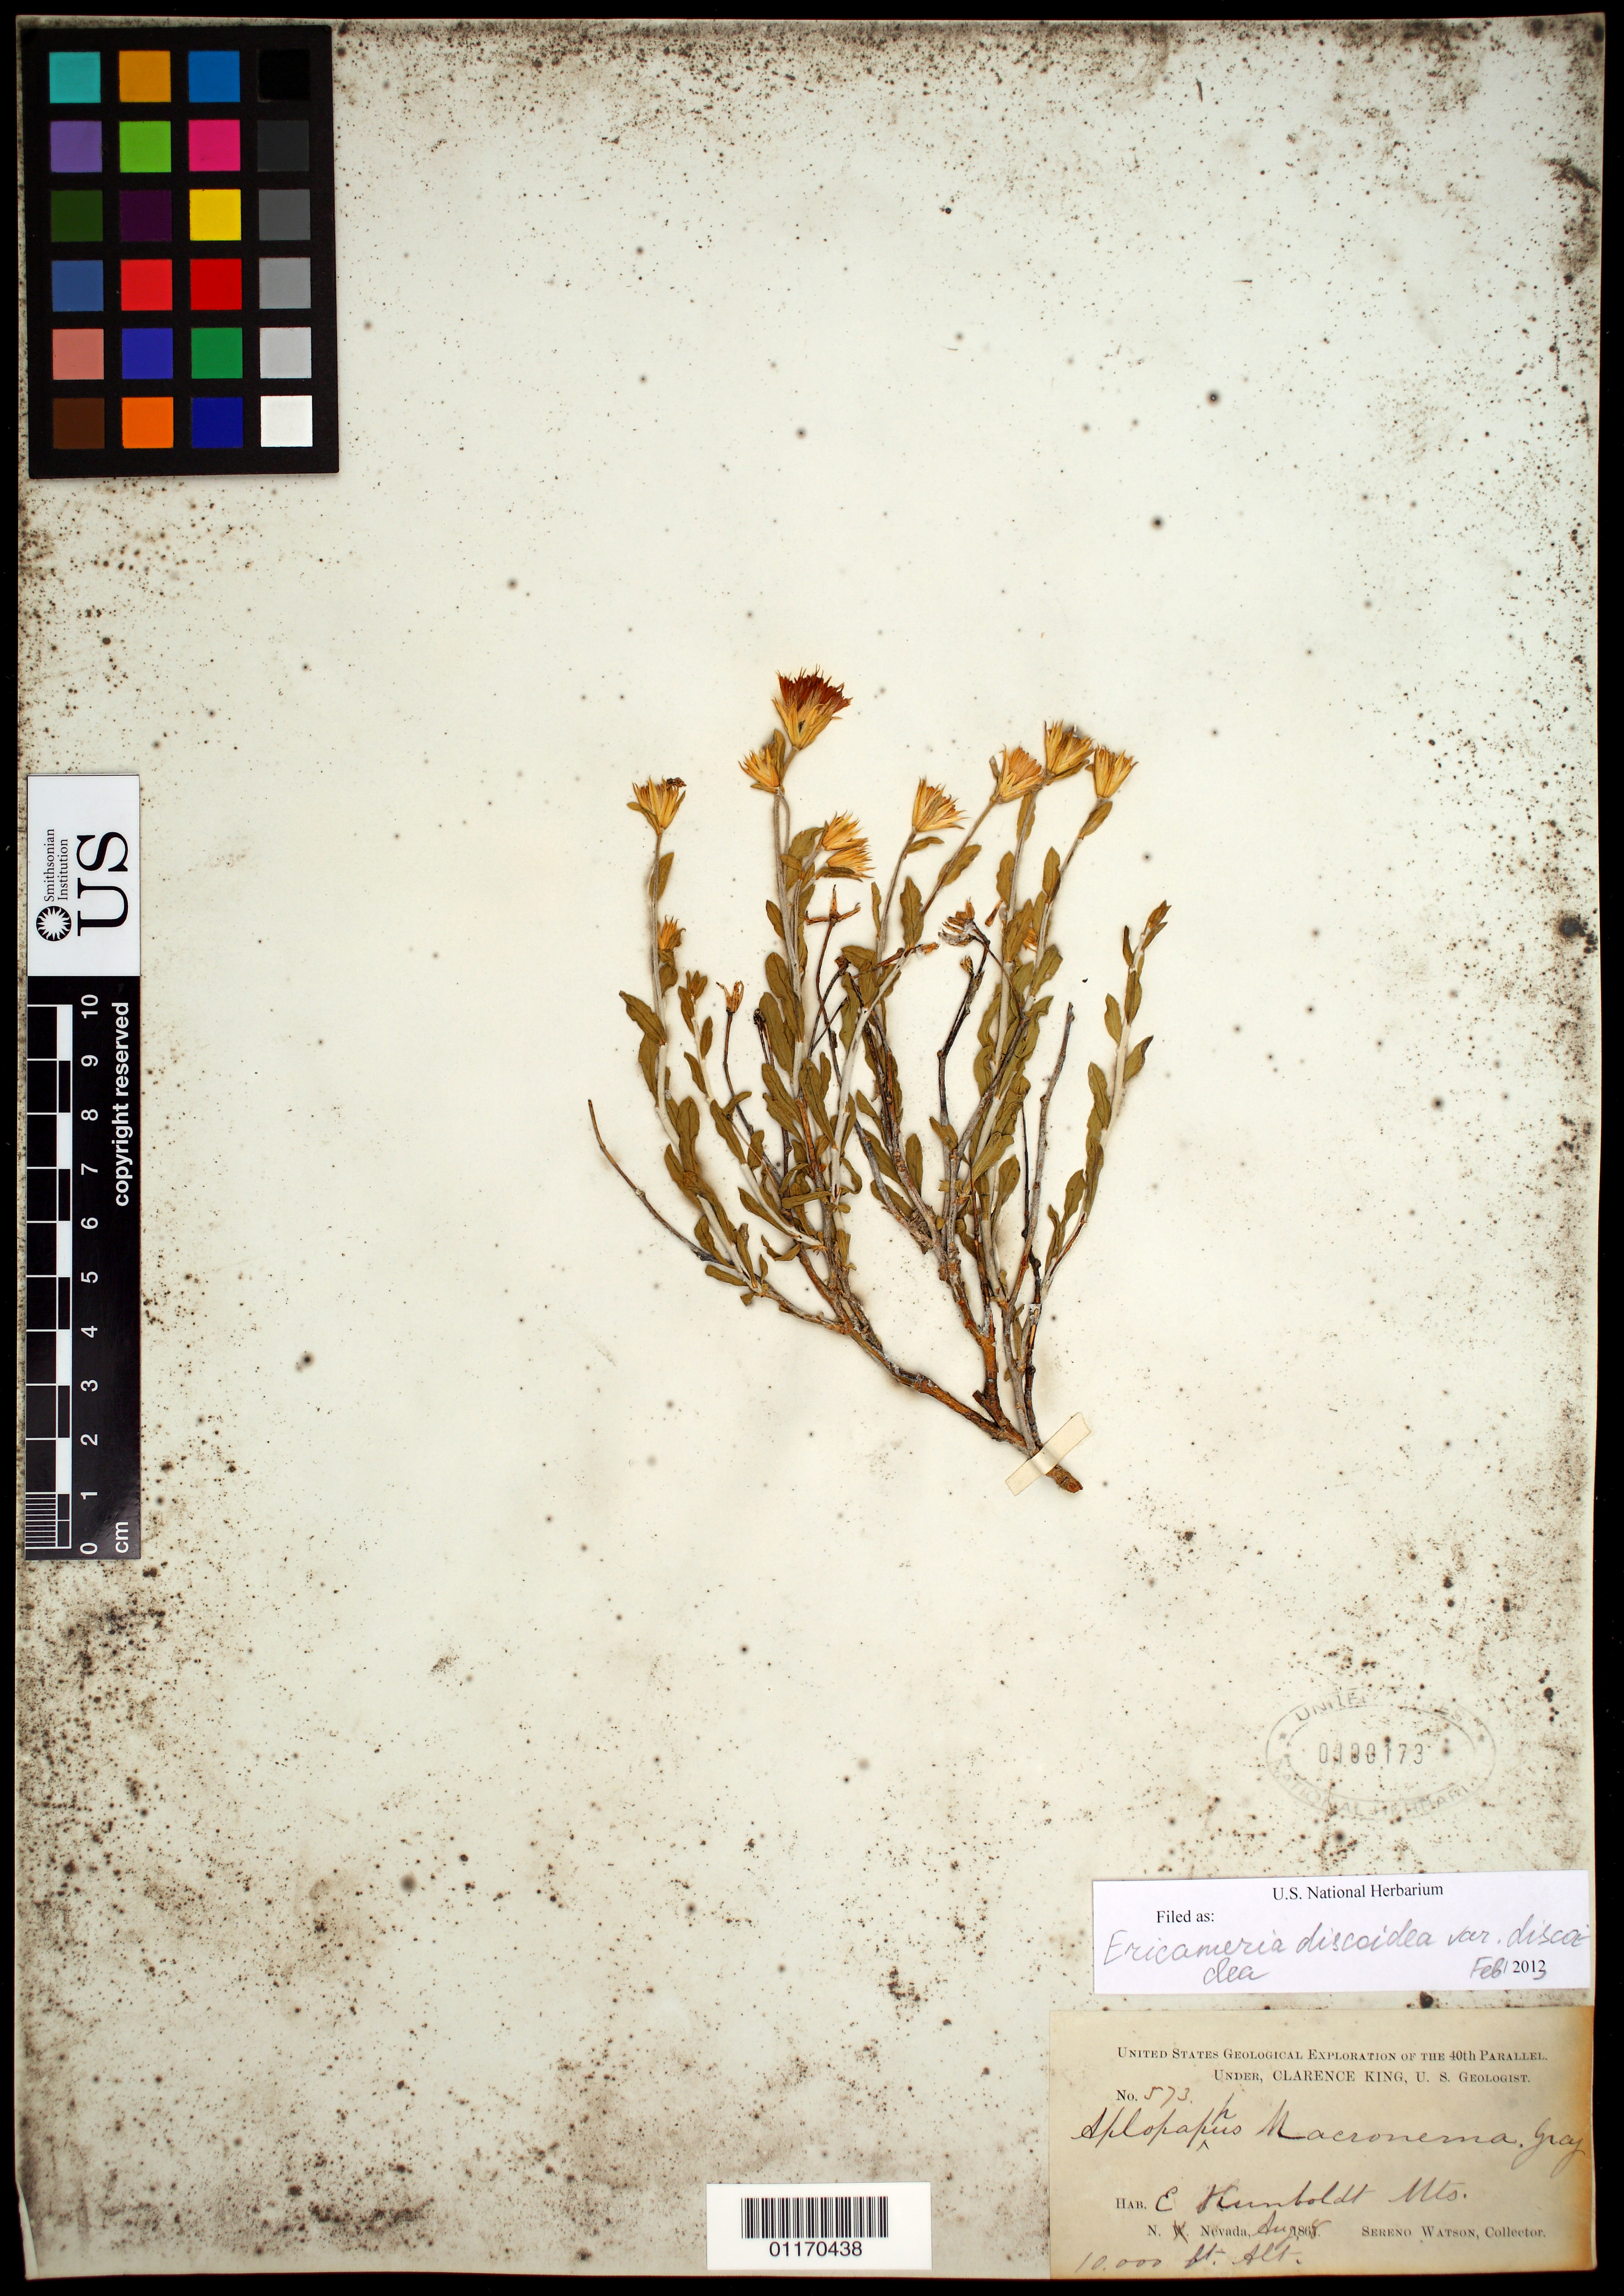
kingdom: Plantae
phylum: Tracheophyta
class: Magnoliopsida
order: Asterales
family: Asteraceae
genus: Ericameria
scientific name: Ericameria discoidea var. discoidea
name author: (Nutt.) G.L. Nesom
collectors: S. Watson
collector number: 573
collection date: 1868-08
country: United States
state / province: Nevada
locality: E. Humboldt Mts.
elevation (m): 3048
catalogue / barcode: US 100173